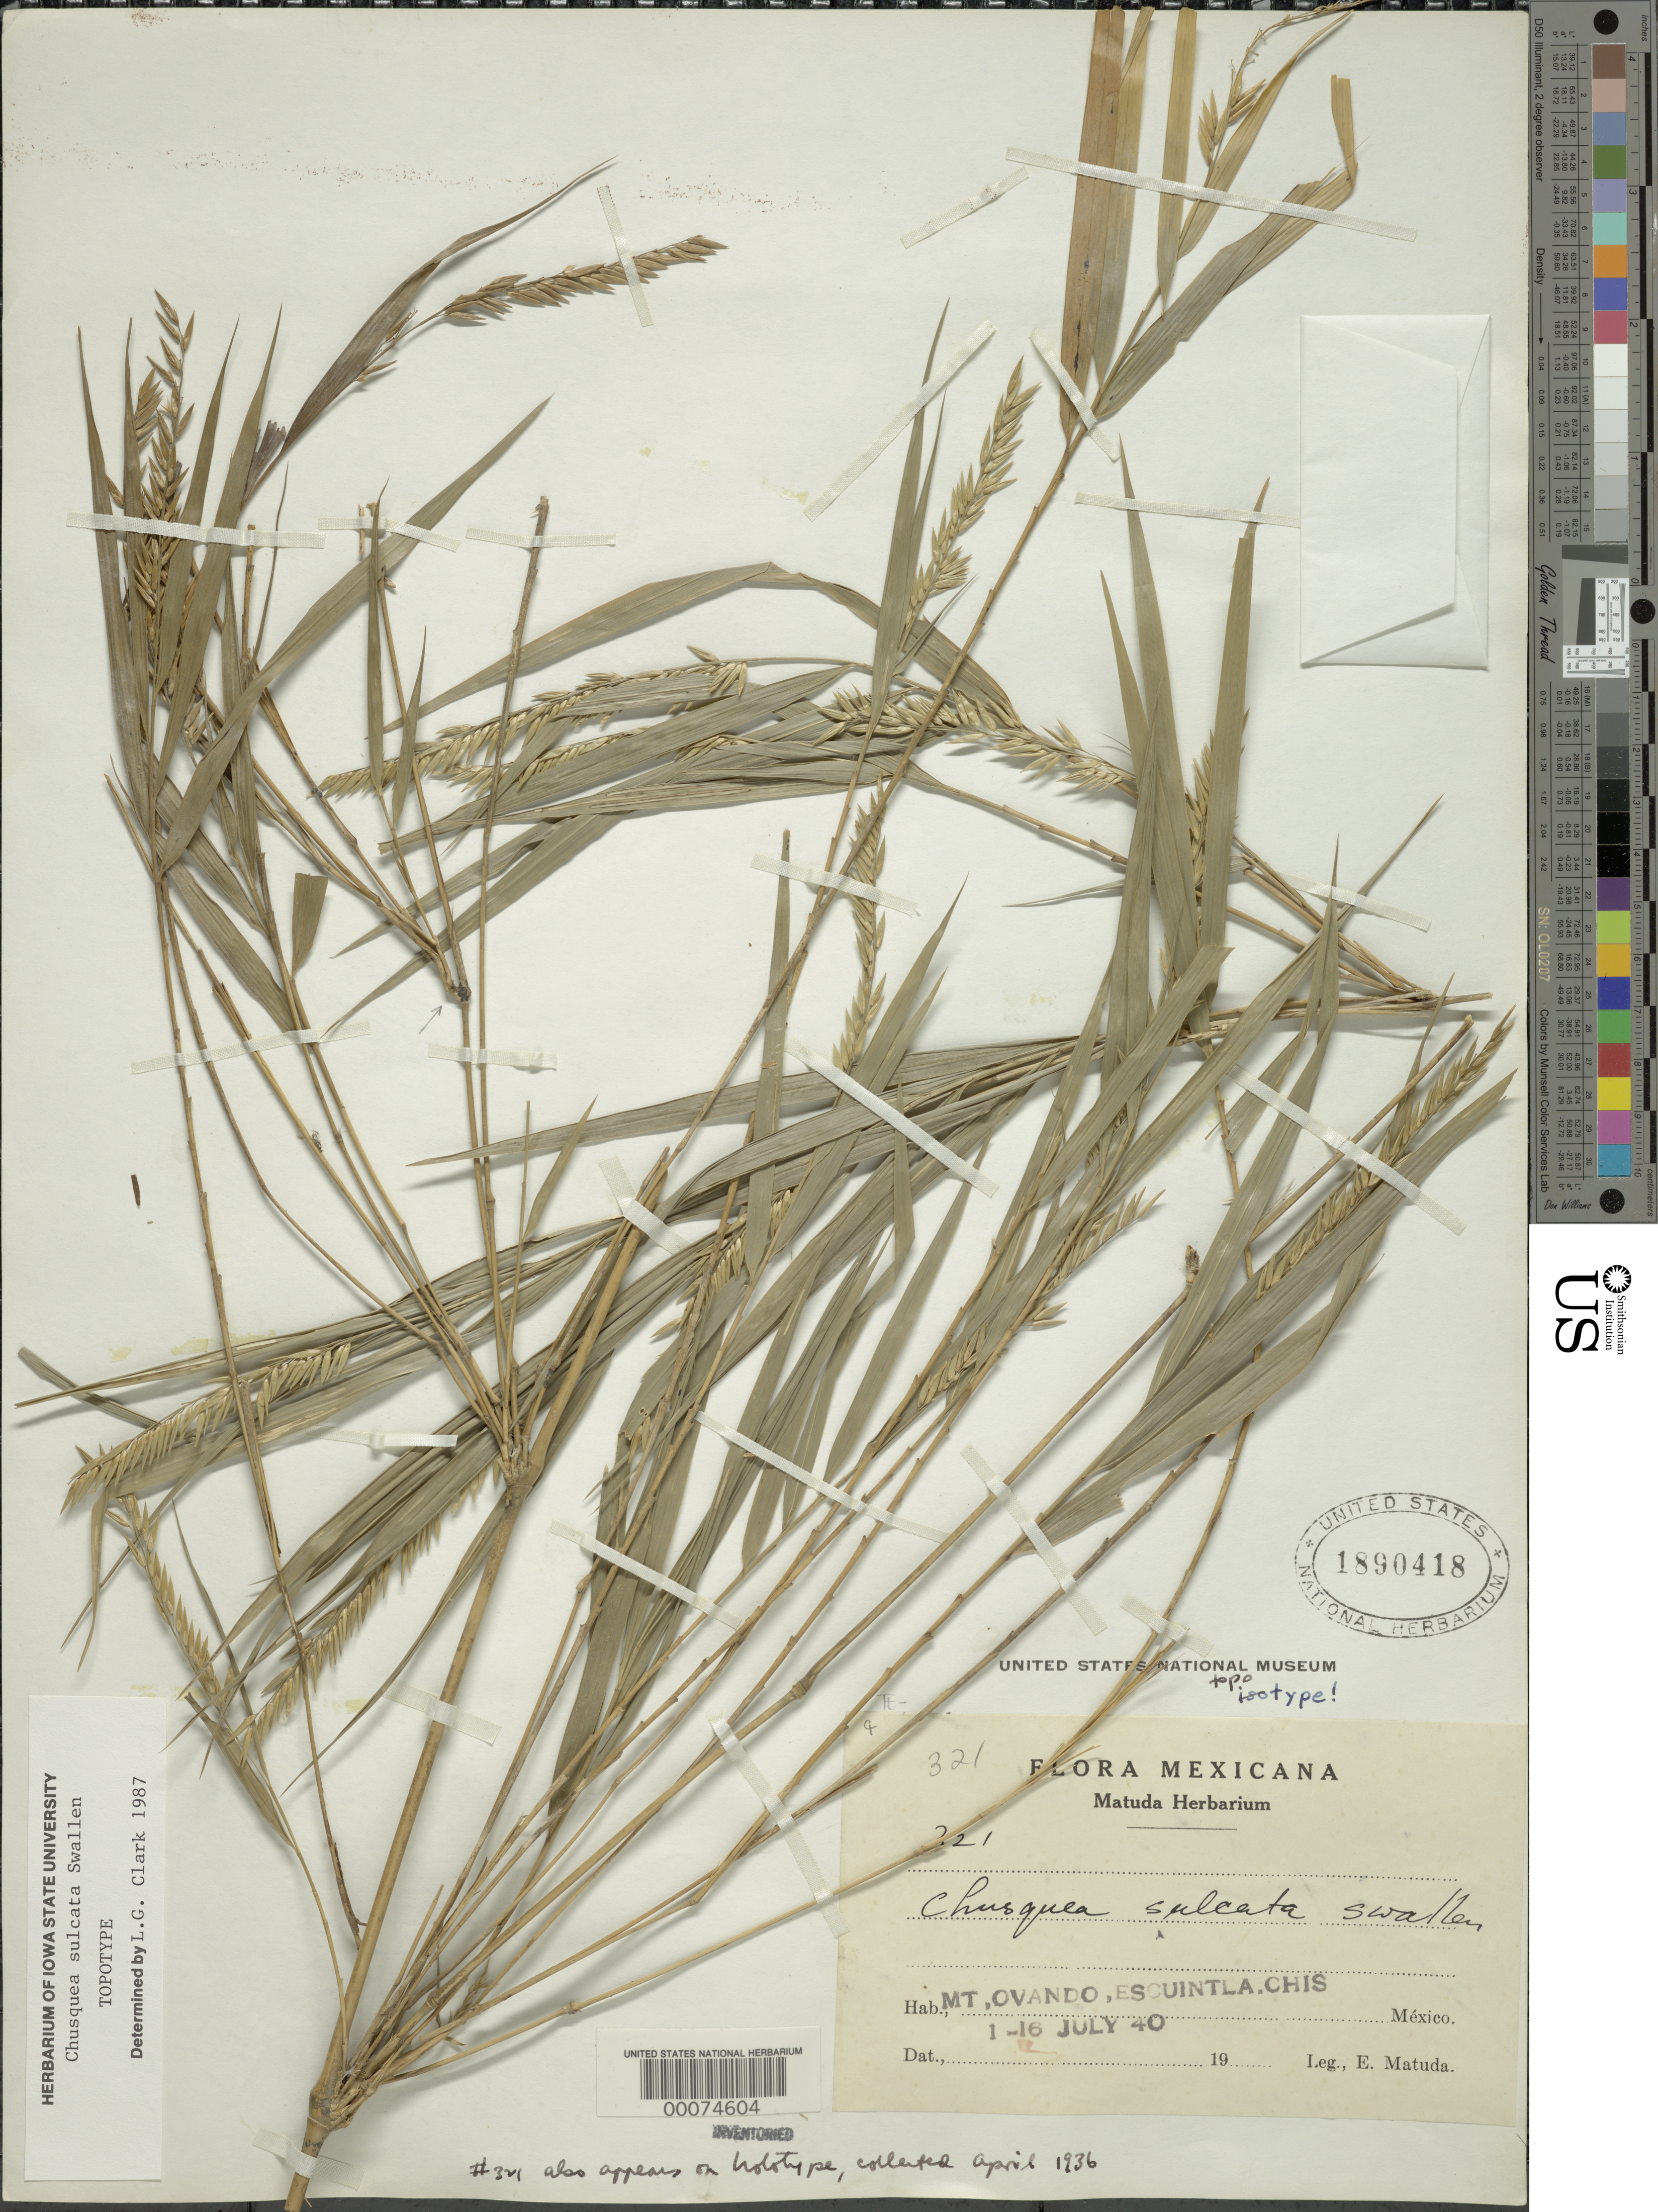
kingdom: Plantae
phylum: Tracheophyta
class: Liliopsida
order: Poales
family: Poaceae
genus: Chusquea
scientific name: Chusquea sulcata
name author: Swallen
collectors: E. Matuda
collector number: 321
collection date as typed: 01 Jul 1940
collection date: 1940-07-01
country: Mexico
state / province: Chiapas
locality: Mt. Ovando, Escuintla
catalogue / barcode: US 1890418